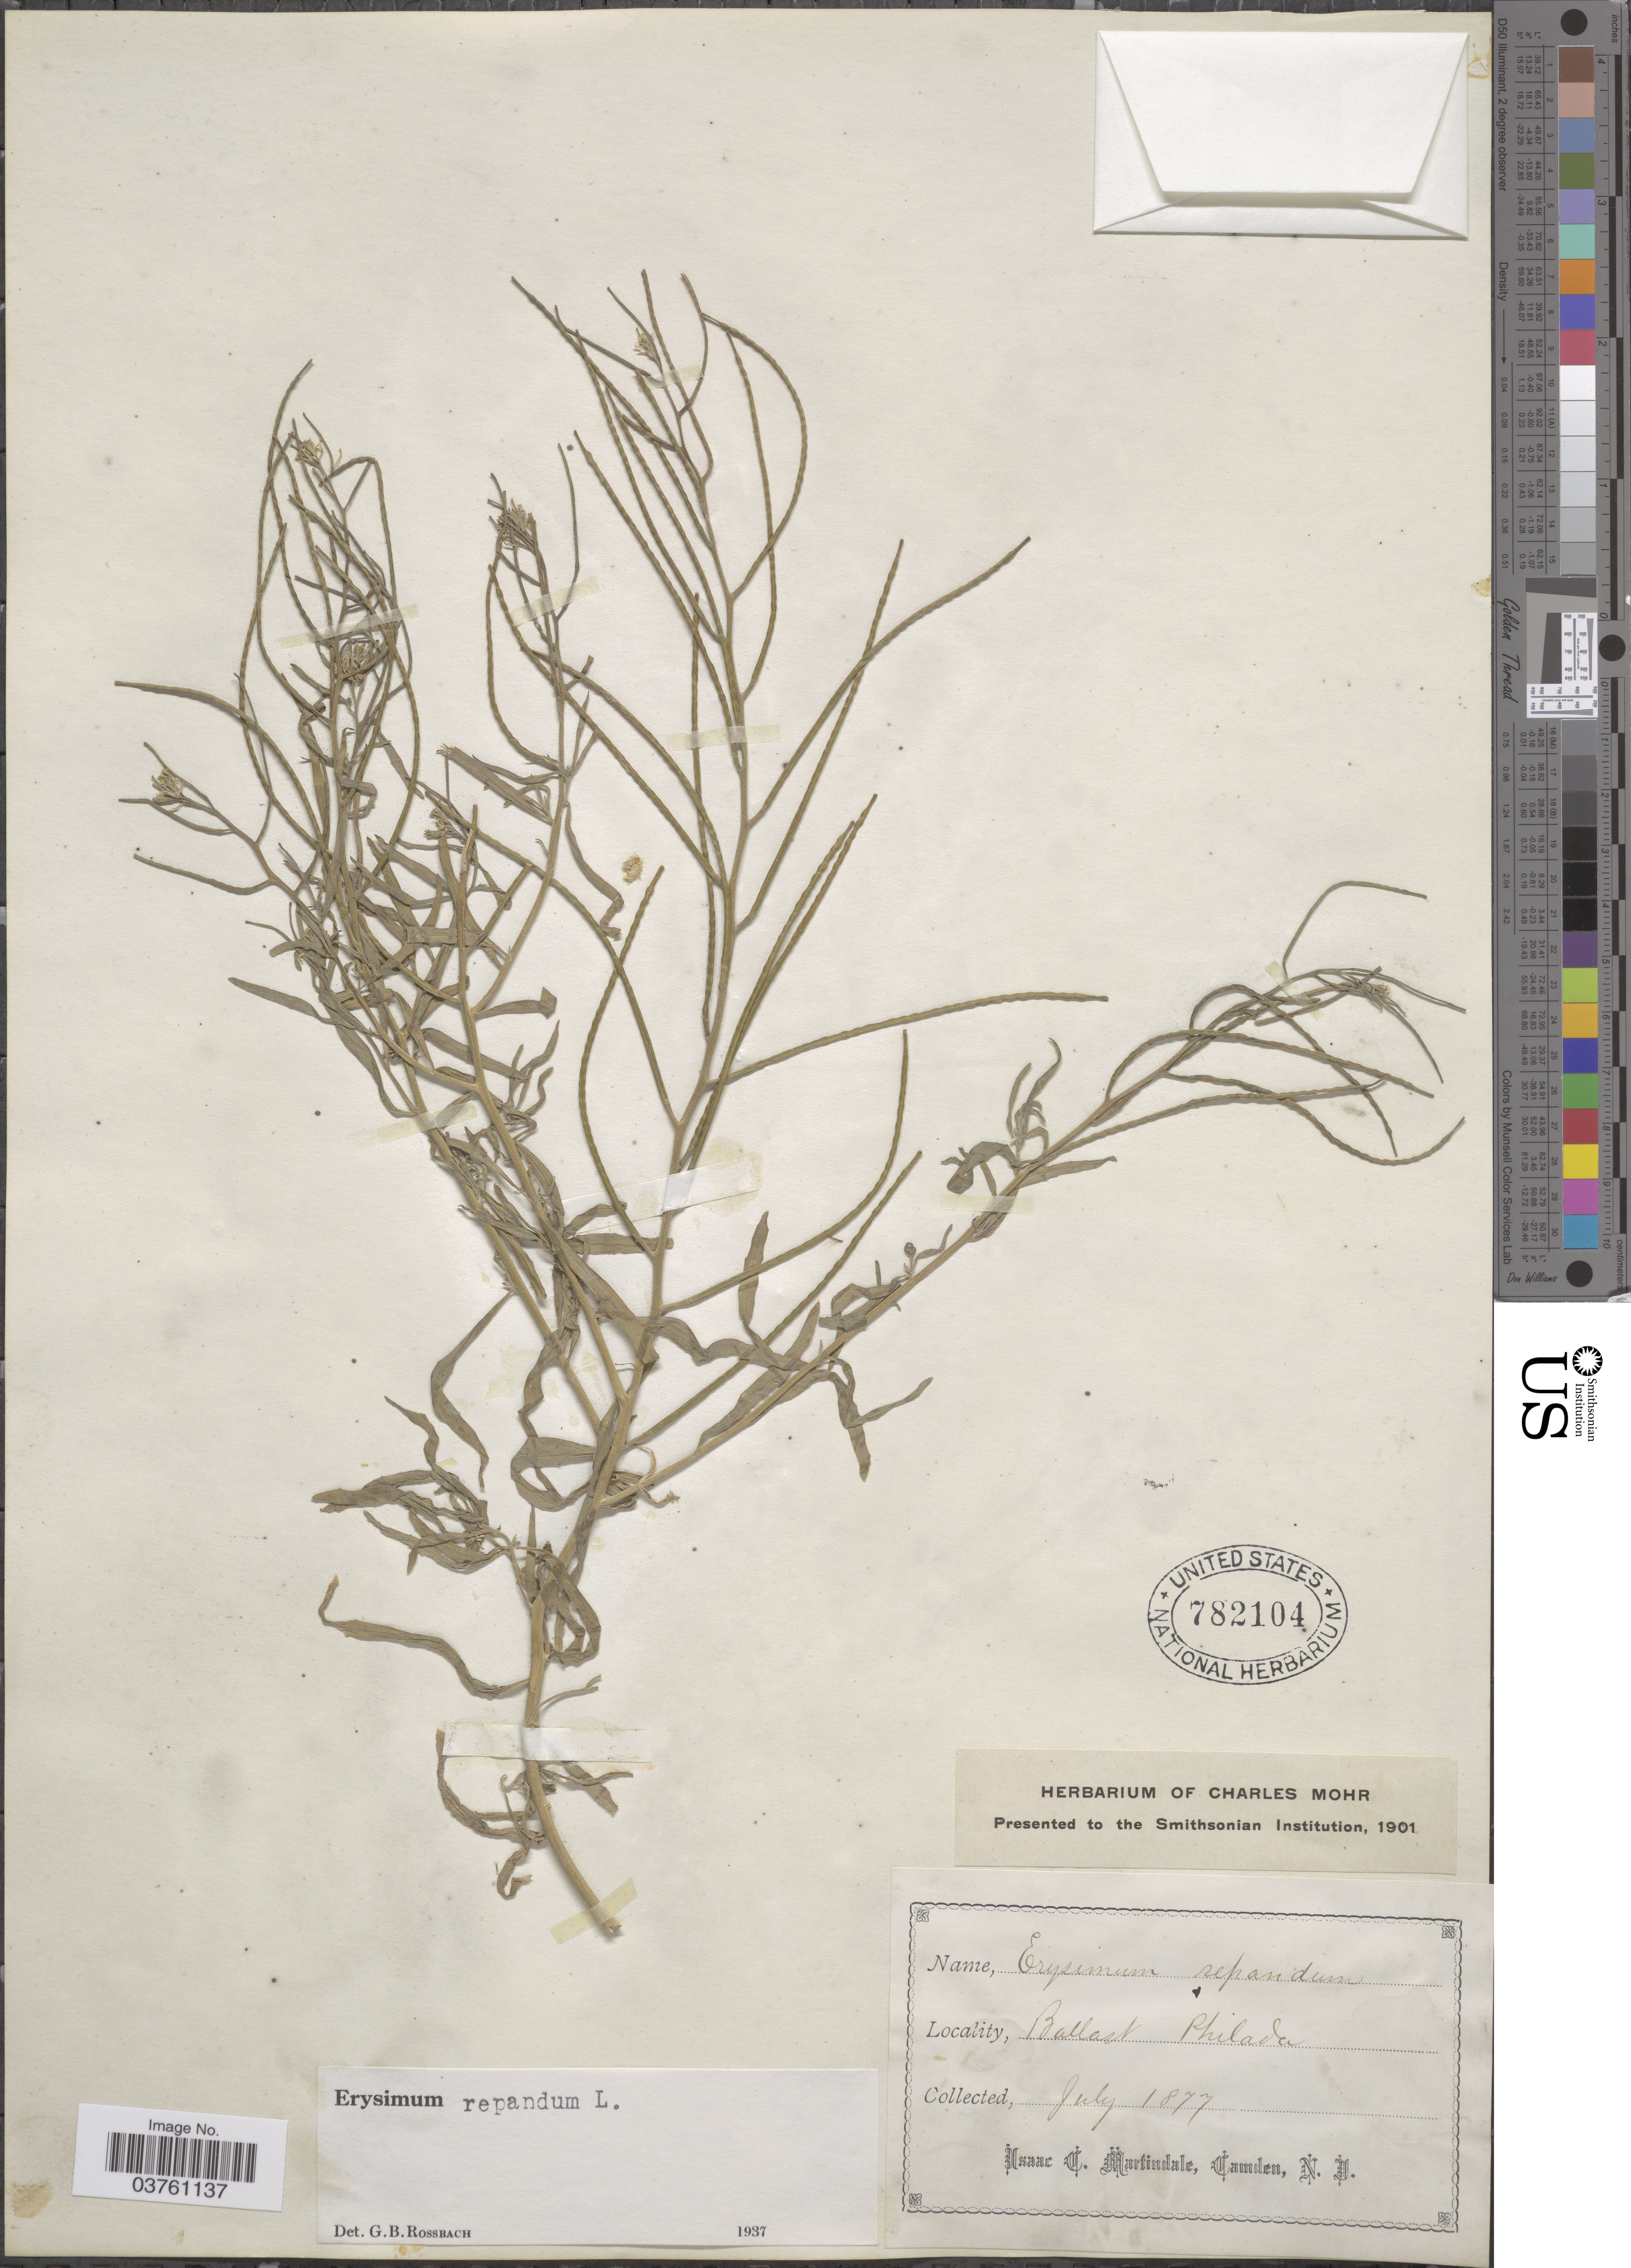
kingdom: Plantae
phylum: Tracheophyta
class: Magnoliopsida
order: Brassicales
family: Brassicaceae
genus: Erysimum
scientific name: Erysimum repandum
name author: L.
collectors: I. C. Martindale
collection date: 1877-07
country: United States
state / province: New Jersey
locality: Ballast, Philada.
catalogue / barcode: US 782104